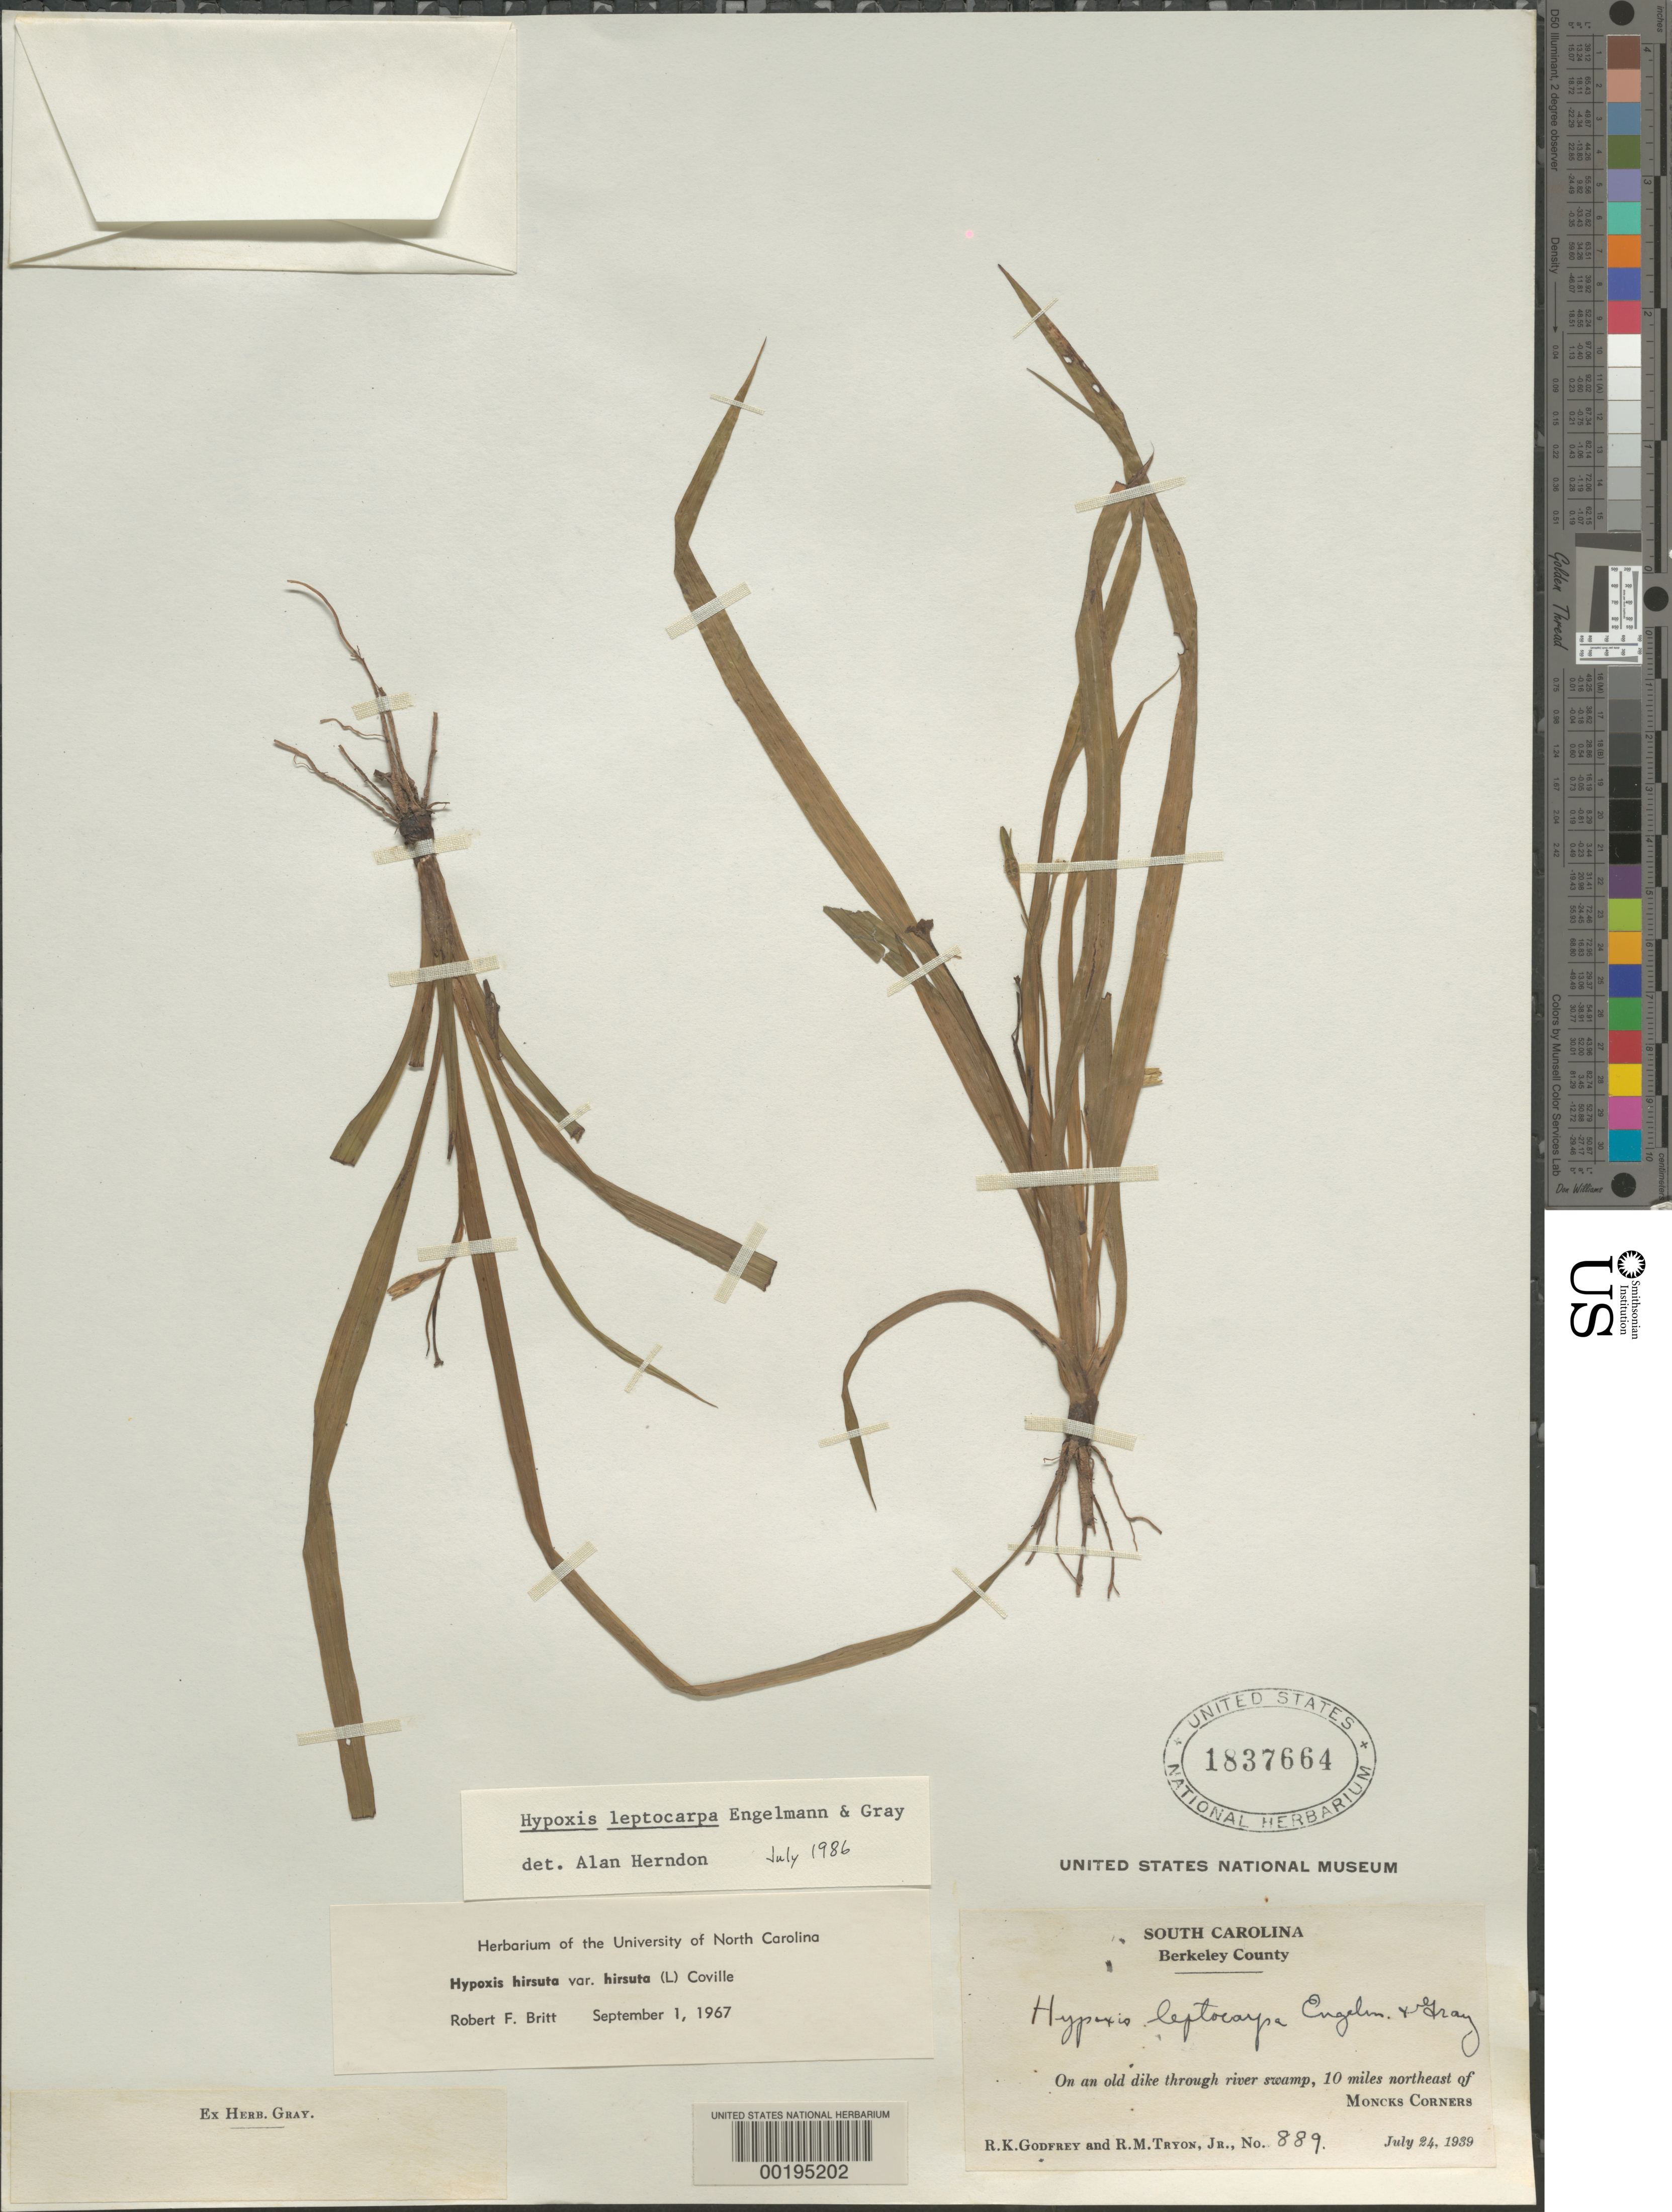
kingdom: Plantae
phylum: Tracheophyta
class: Liliopsida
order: Asparagales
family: Hypoxidaceae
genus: Hypoxis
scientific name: Hypoxis leptocarpa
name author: (Engelm. & A. Gray) Small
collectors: R. K. Godfrey & R. M. Tryon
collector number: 889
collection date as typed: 24 Jul 1939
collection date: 1939-07-24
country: United States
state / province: South Carolina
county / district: Berkeley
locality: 10 mi ne of moncks corners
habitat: On an old dike through river swamp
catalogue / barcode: US 1837664